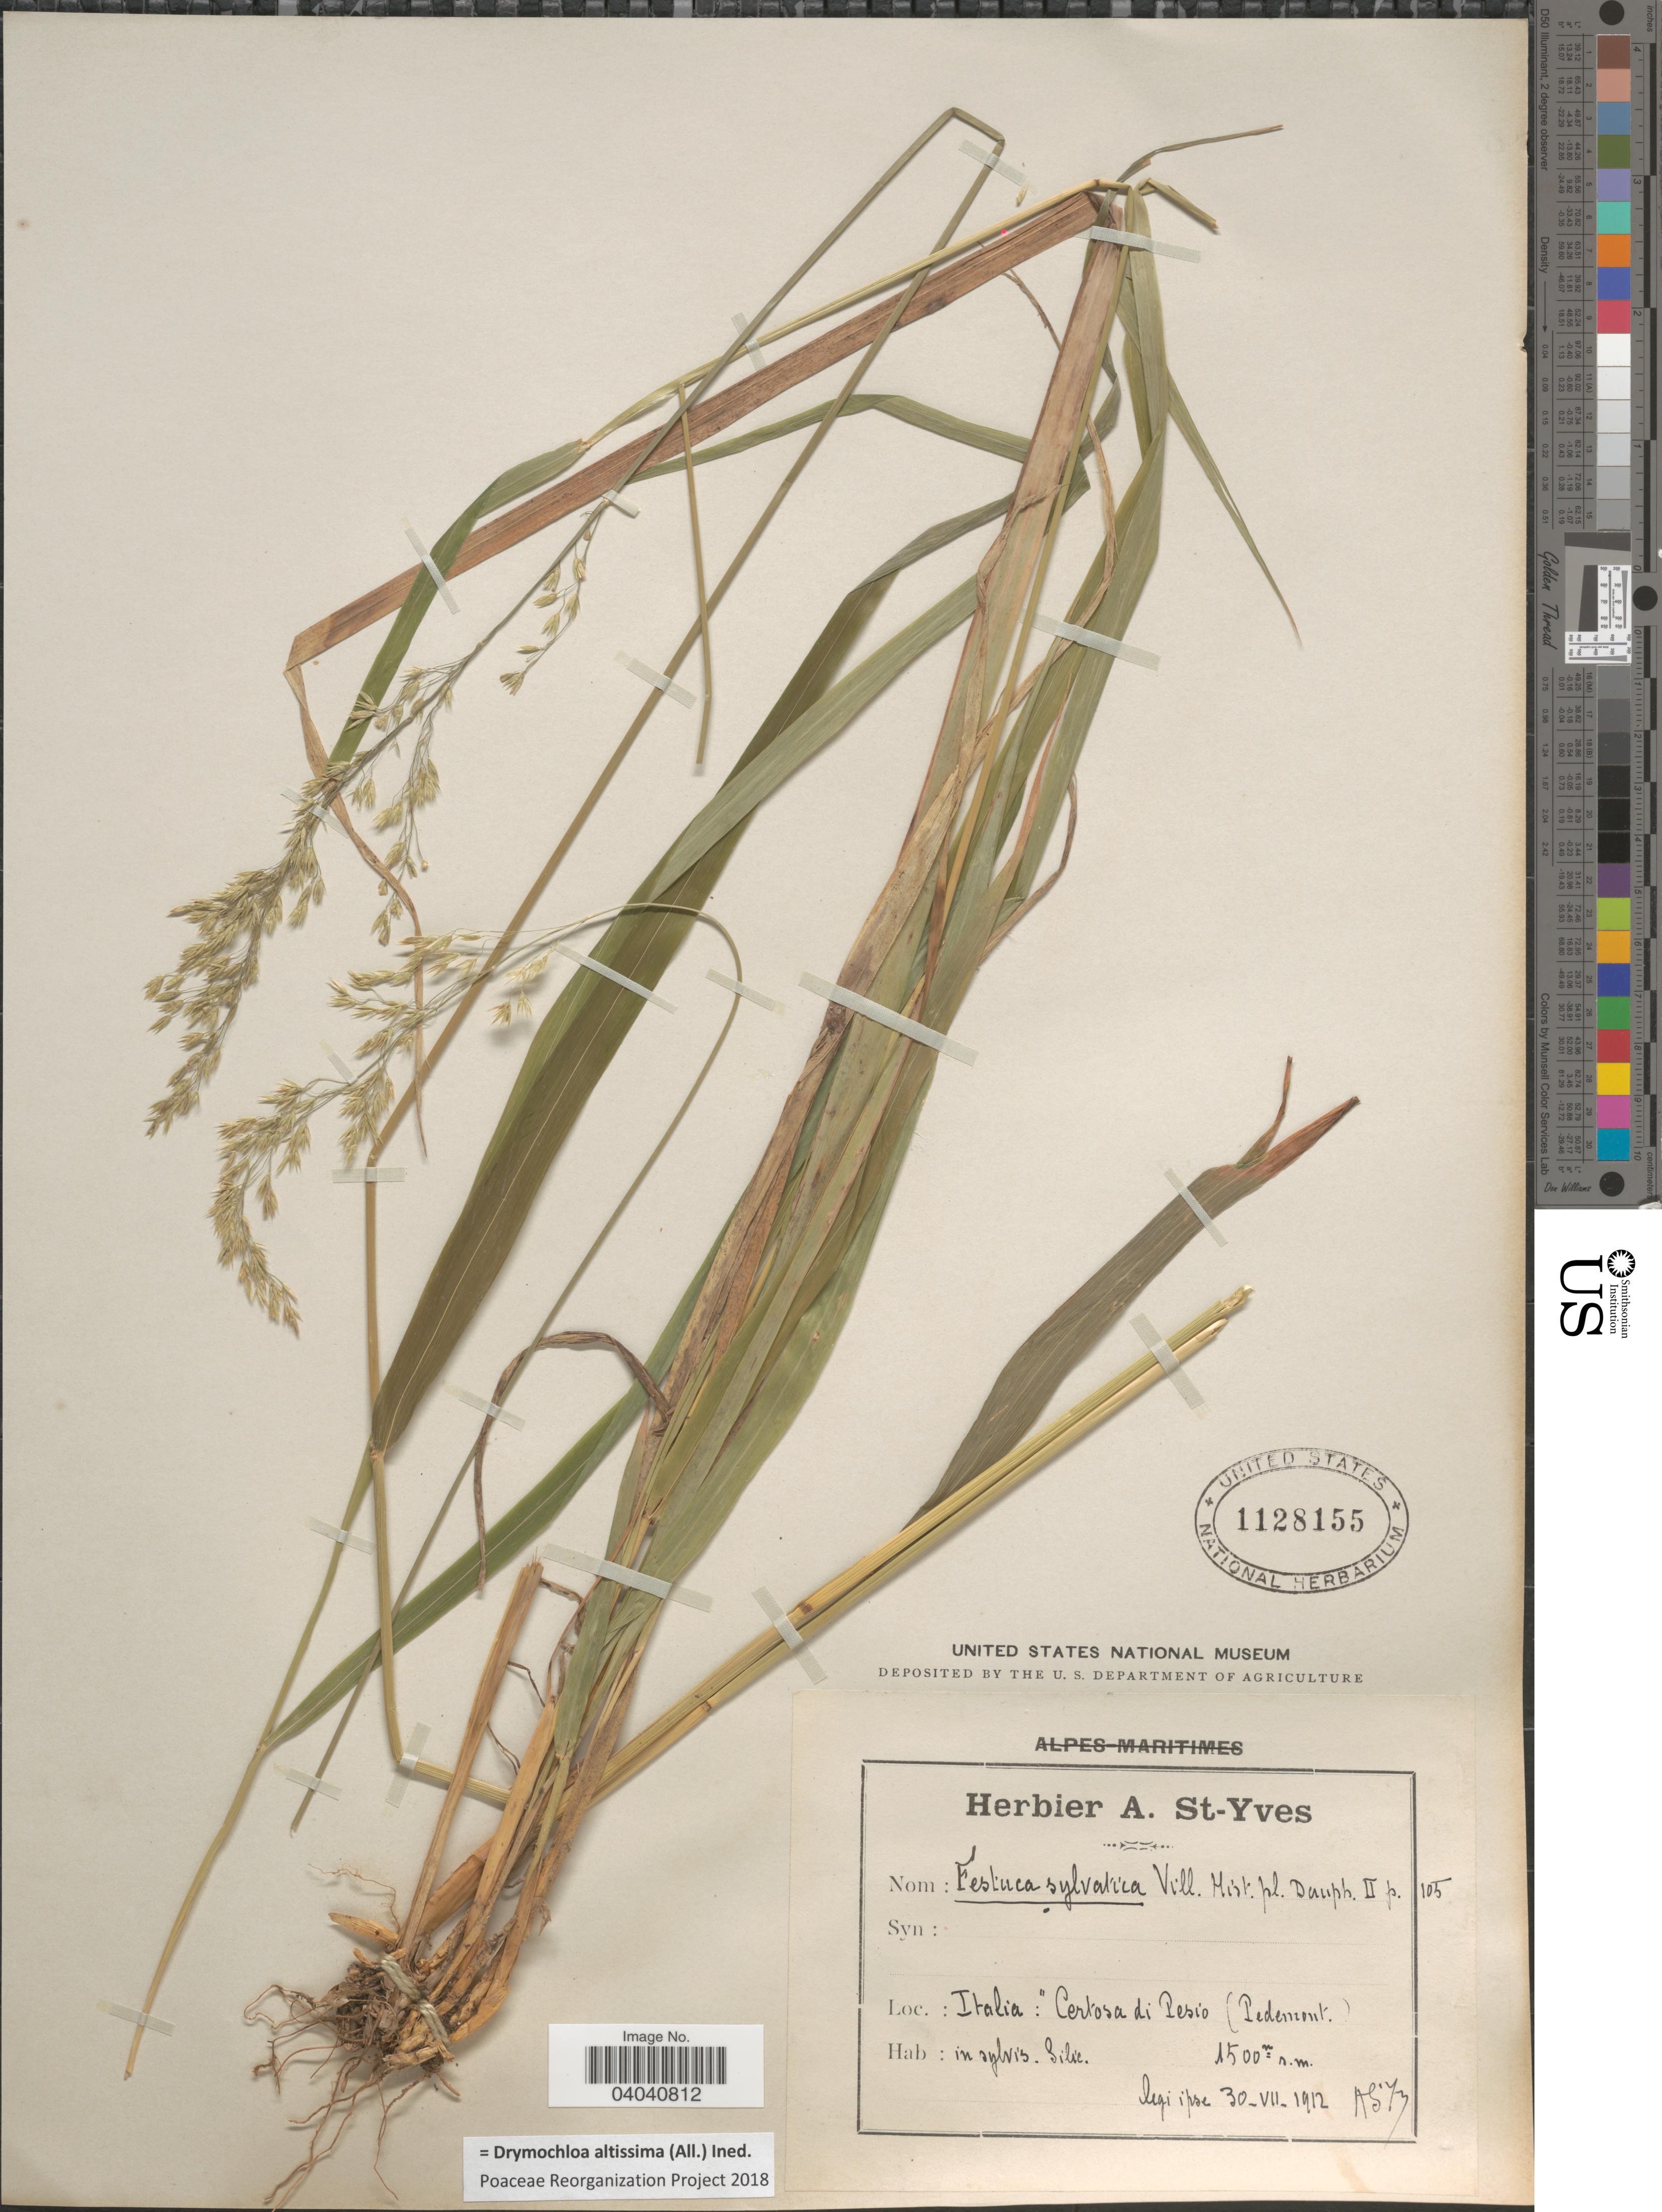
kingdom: Plantae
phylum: Tracheophyta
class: Liliopsida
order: Poales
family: Poaceae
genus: Drymochloa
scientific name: Drymochloa altissima (All.) ined.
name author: (All.)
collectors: A. Saint-Yves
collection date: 1912-07-30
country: Italy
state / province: Piedmont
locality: Italia: "Certosa" di Pesio (Pedemont). in sylvis. Silic.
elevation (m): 1500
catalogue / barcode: US 1128155